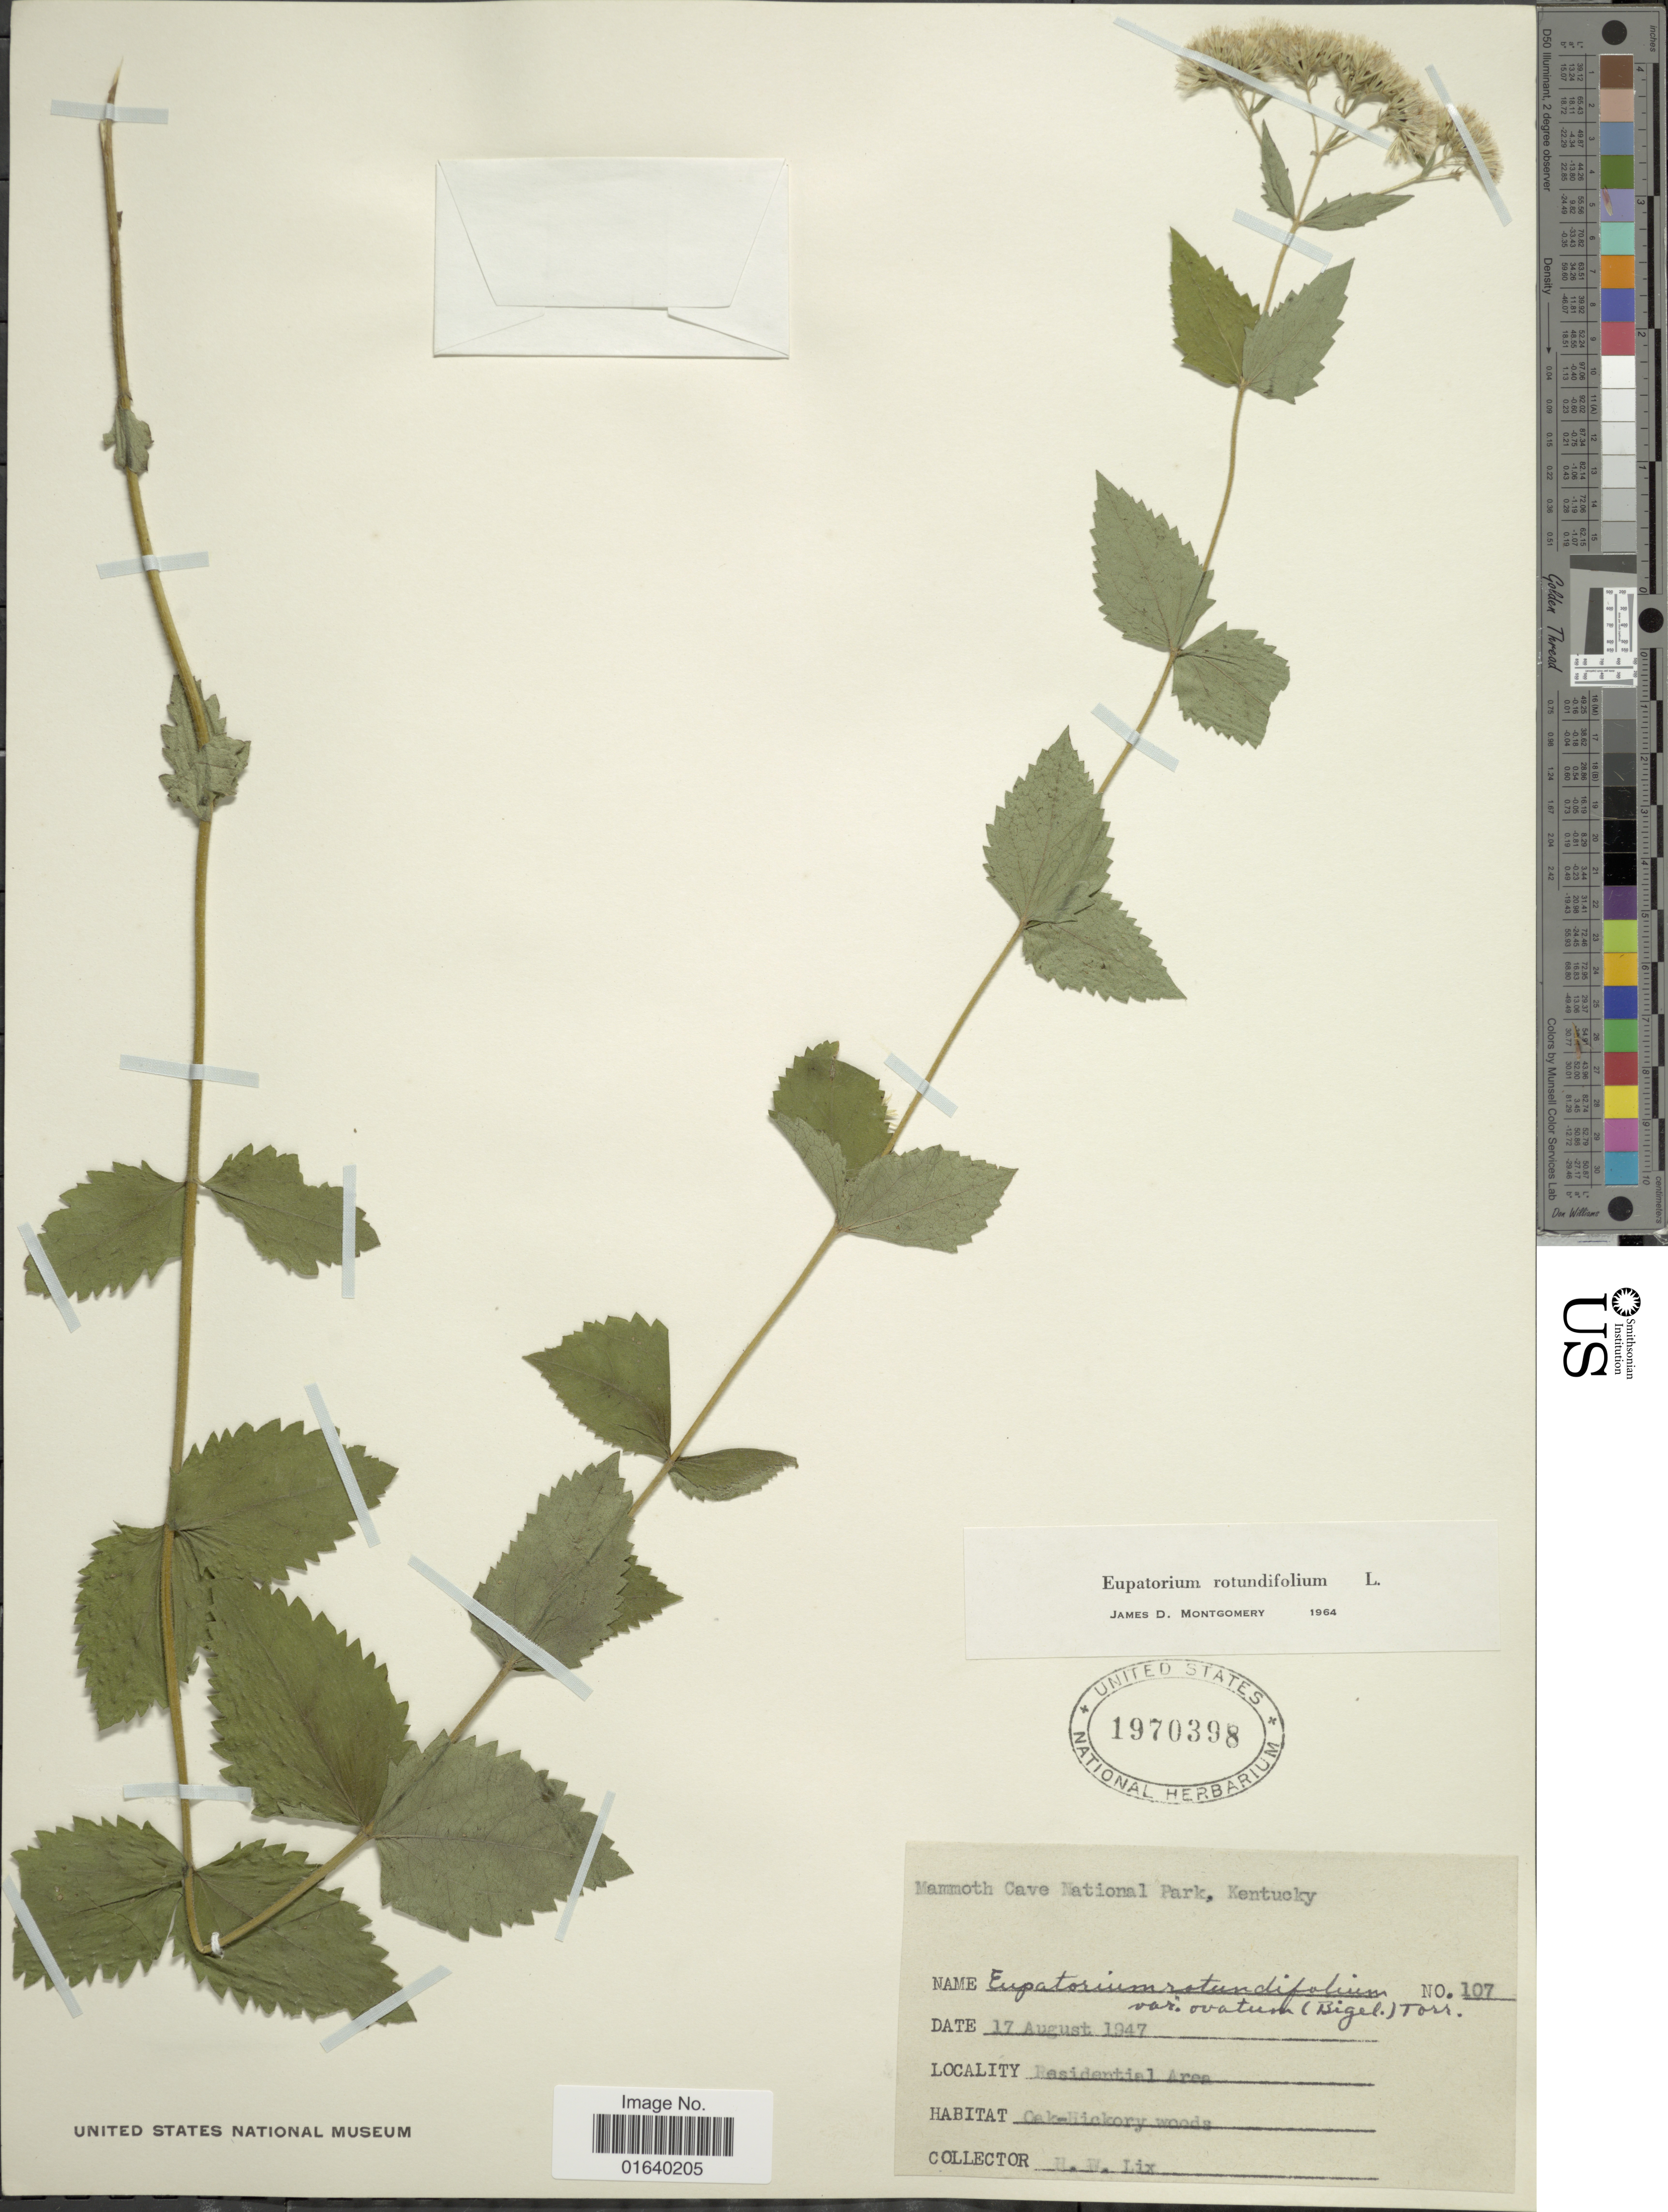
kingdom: Plantae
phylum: Tracheophyta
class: Magnoliopsida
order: Asterales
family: Asteraceae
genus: Eupatorium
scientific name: Eupatorium rotundifolium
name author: L.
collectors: H. W. Lix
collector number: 107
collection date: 1947-08-17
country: United States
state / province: Kentucky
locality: Mammoth Cave National Park, Residental Area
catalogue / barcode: US 1970398